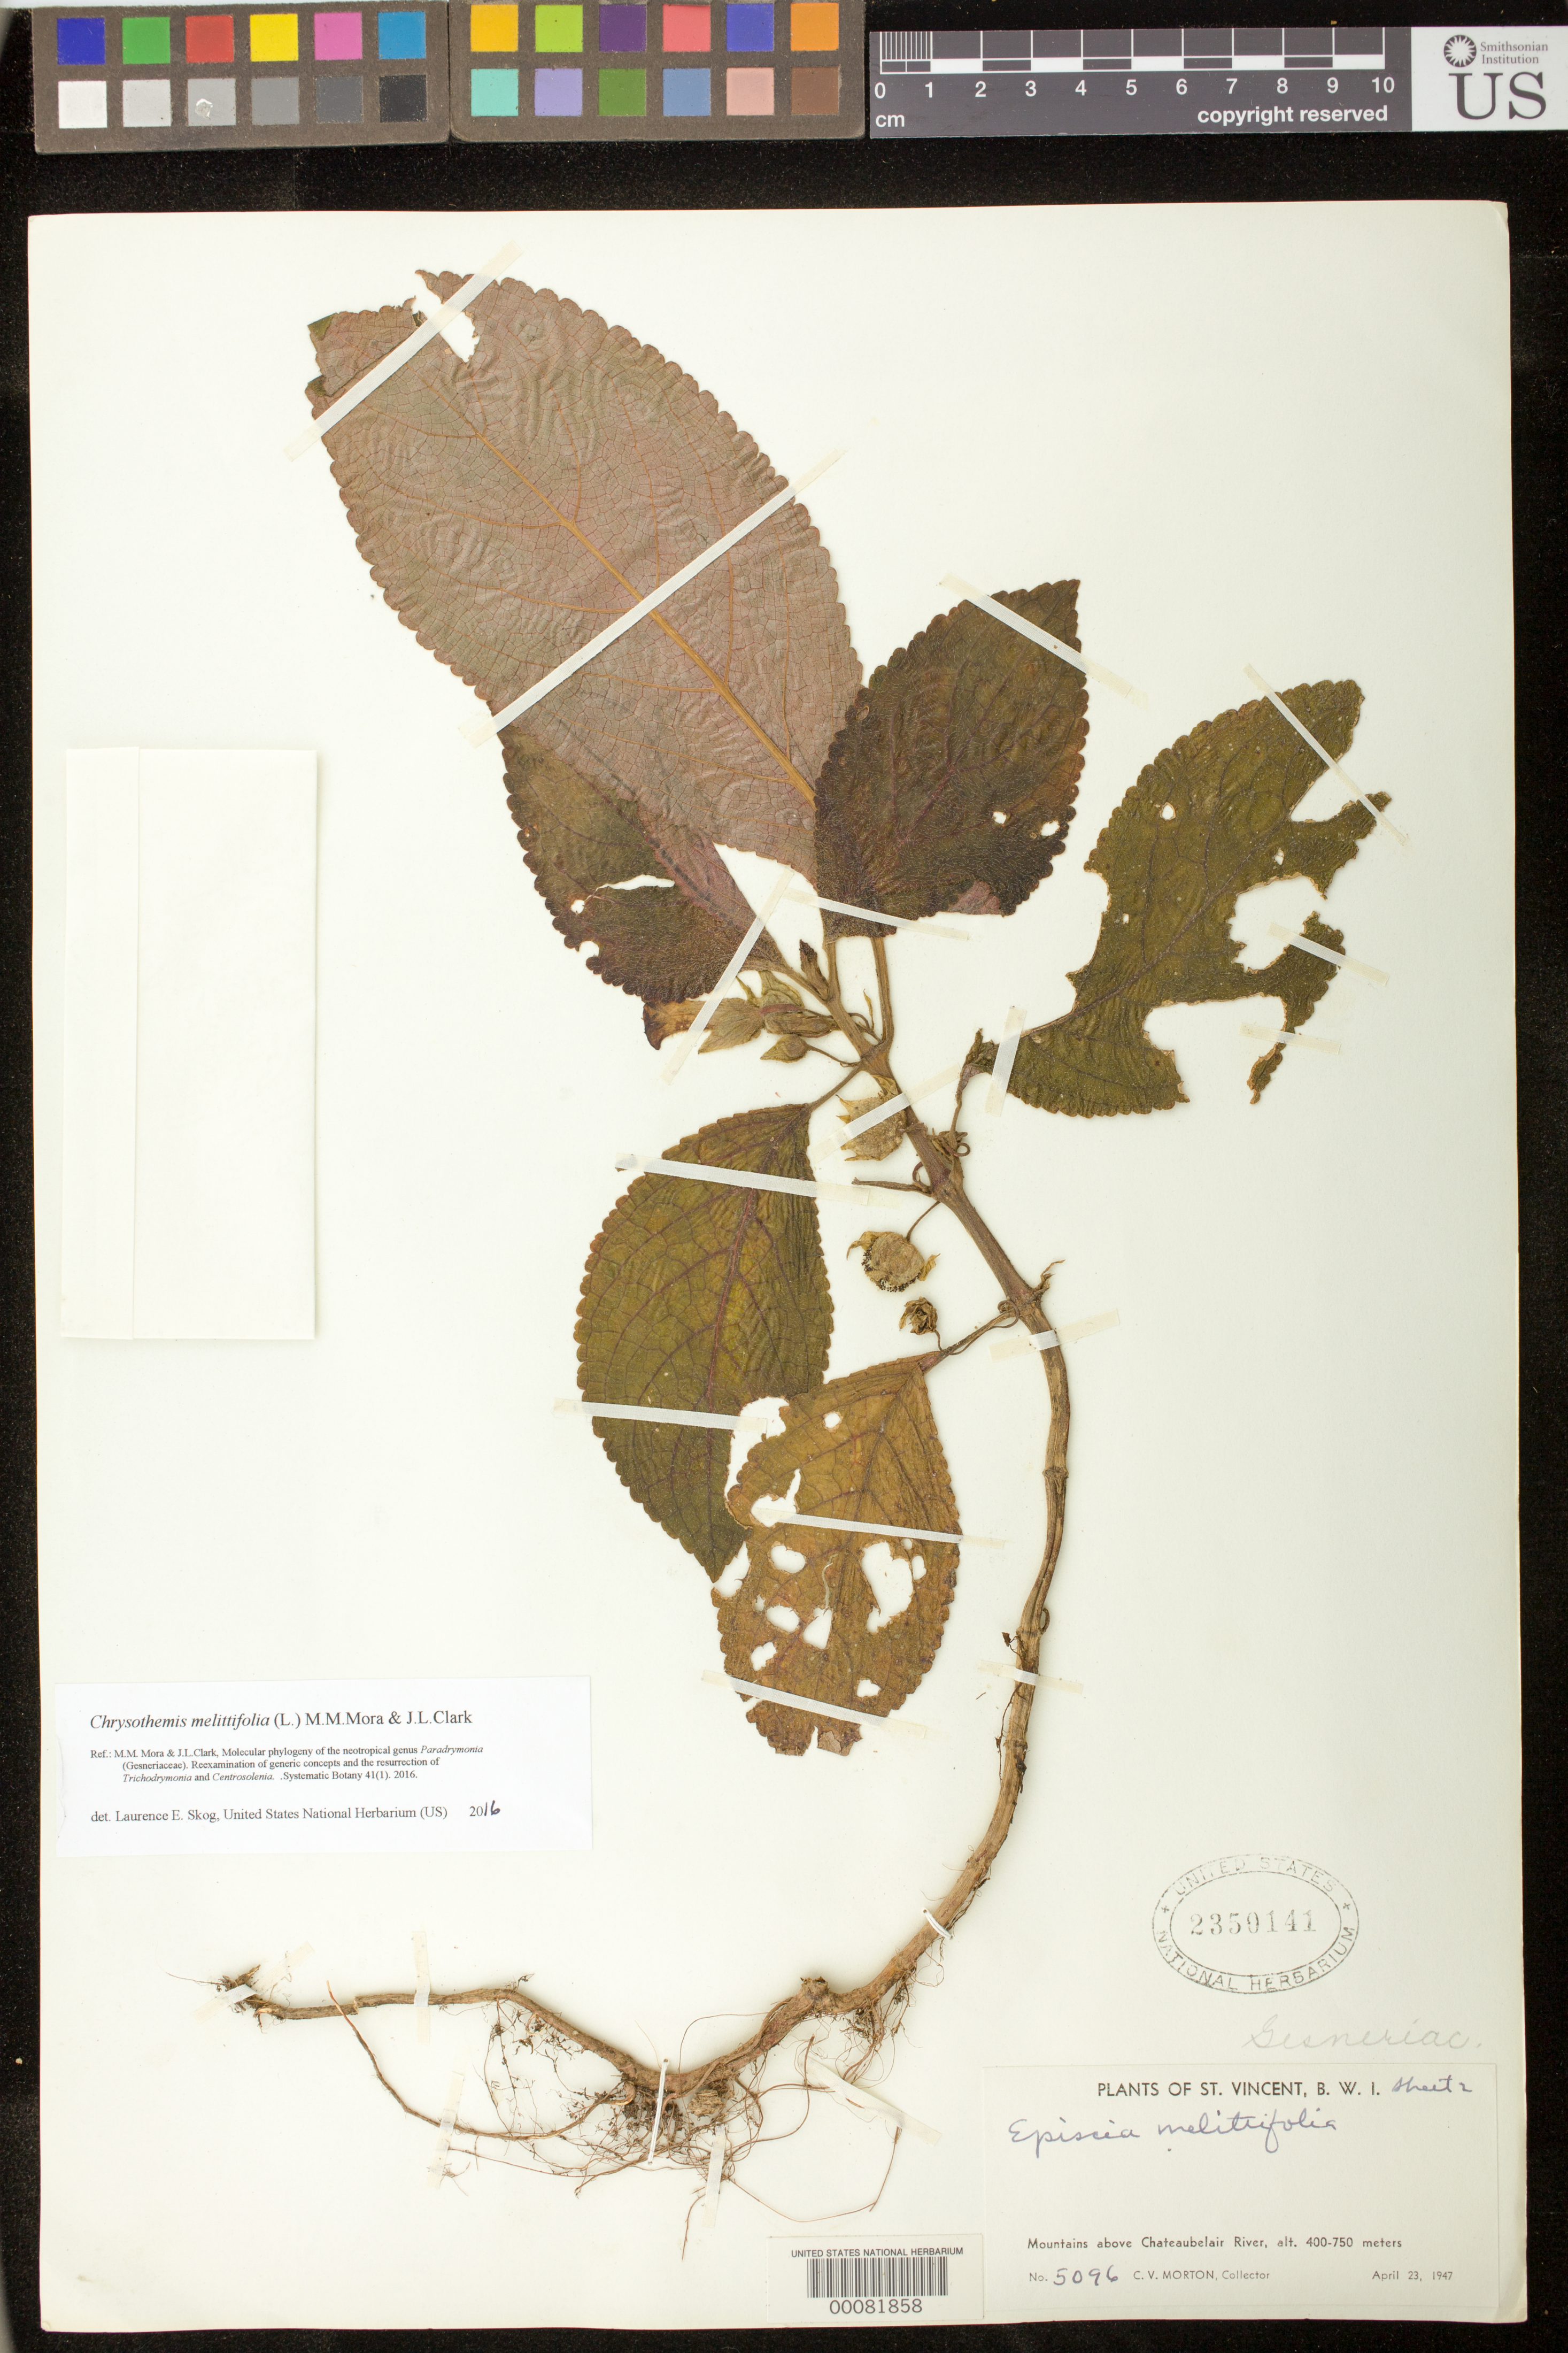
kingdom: Plantae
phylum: Tracheophyta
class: Magnoliopsida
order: Lamiales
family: Gesneriaceae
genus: Chrysothemis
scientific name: Chrysothemis melittifolia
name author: (L.) M.M. Mora & J.L. Clark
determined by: Skog, Laurence E.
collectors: C. V. Morton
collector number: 5096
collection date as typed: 23 Apr 1947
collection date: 1947-04-23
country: St. Vincent - Grenadines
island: St. Vincent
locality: Mountains above Chateaubelair River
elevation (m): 400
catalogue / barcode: US 2350141